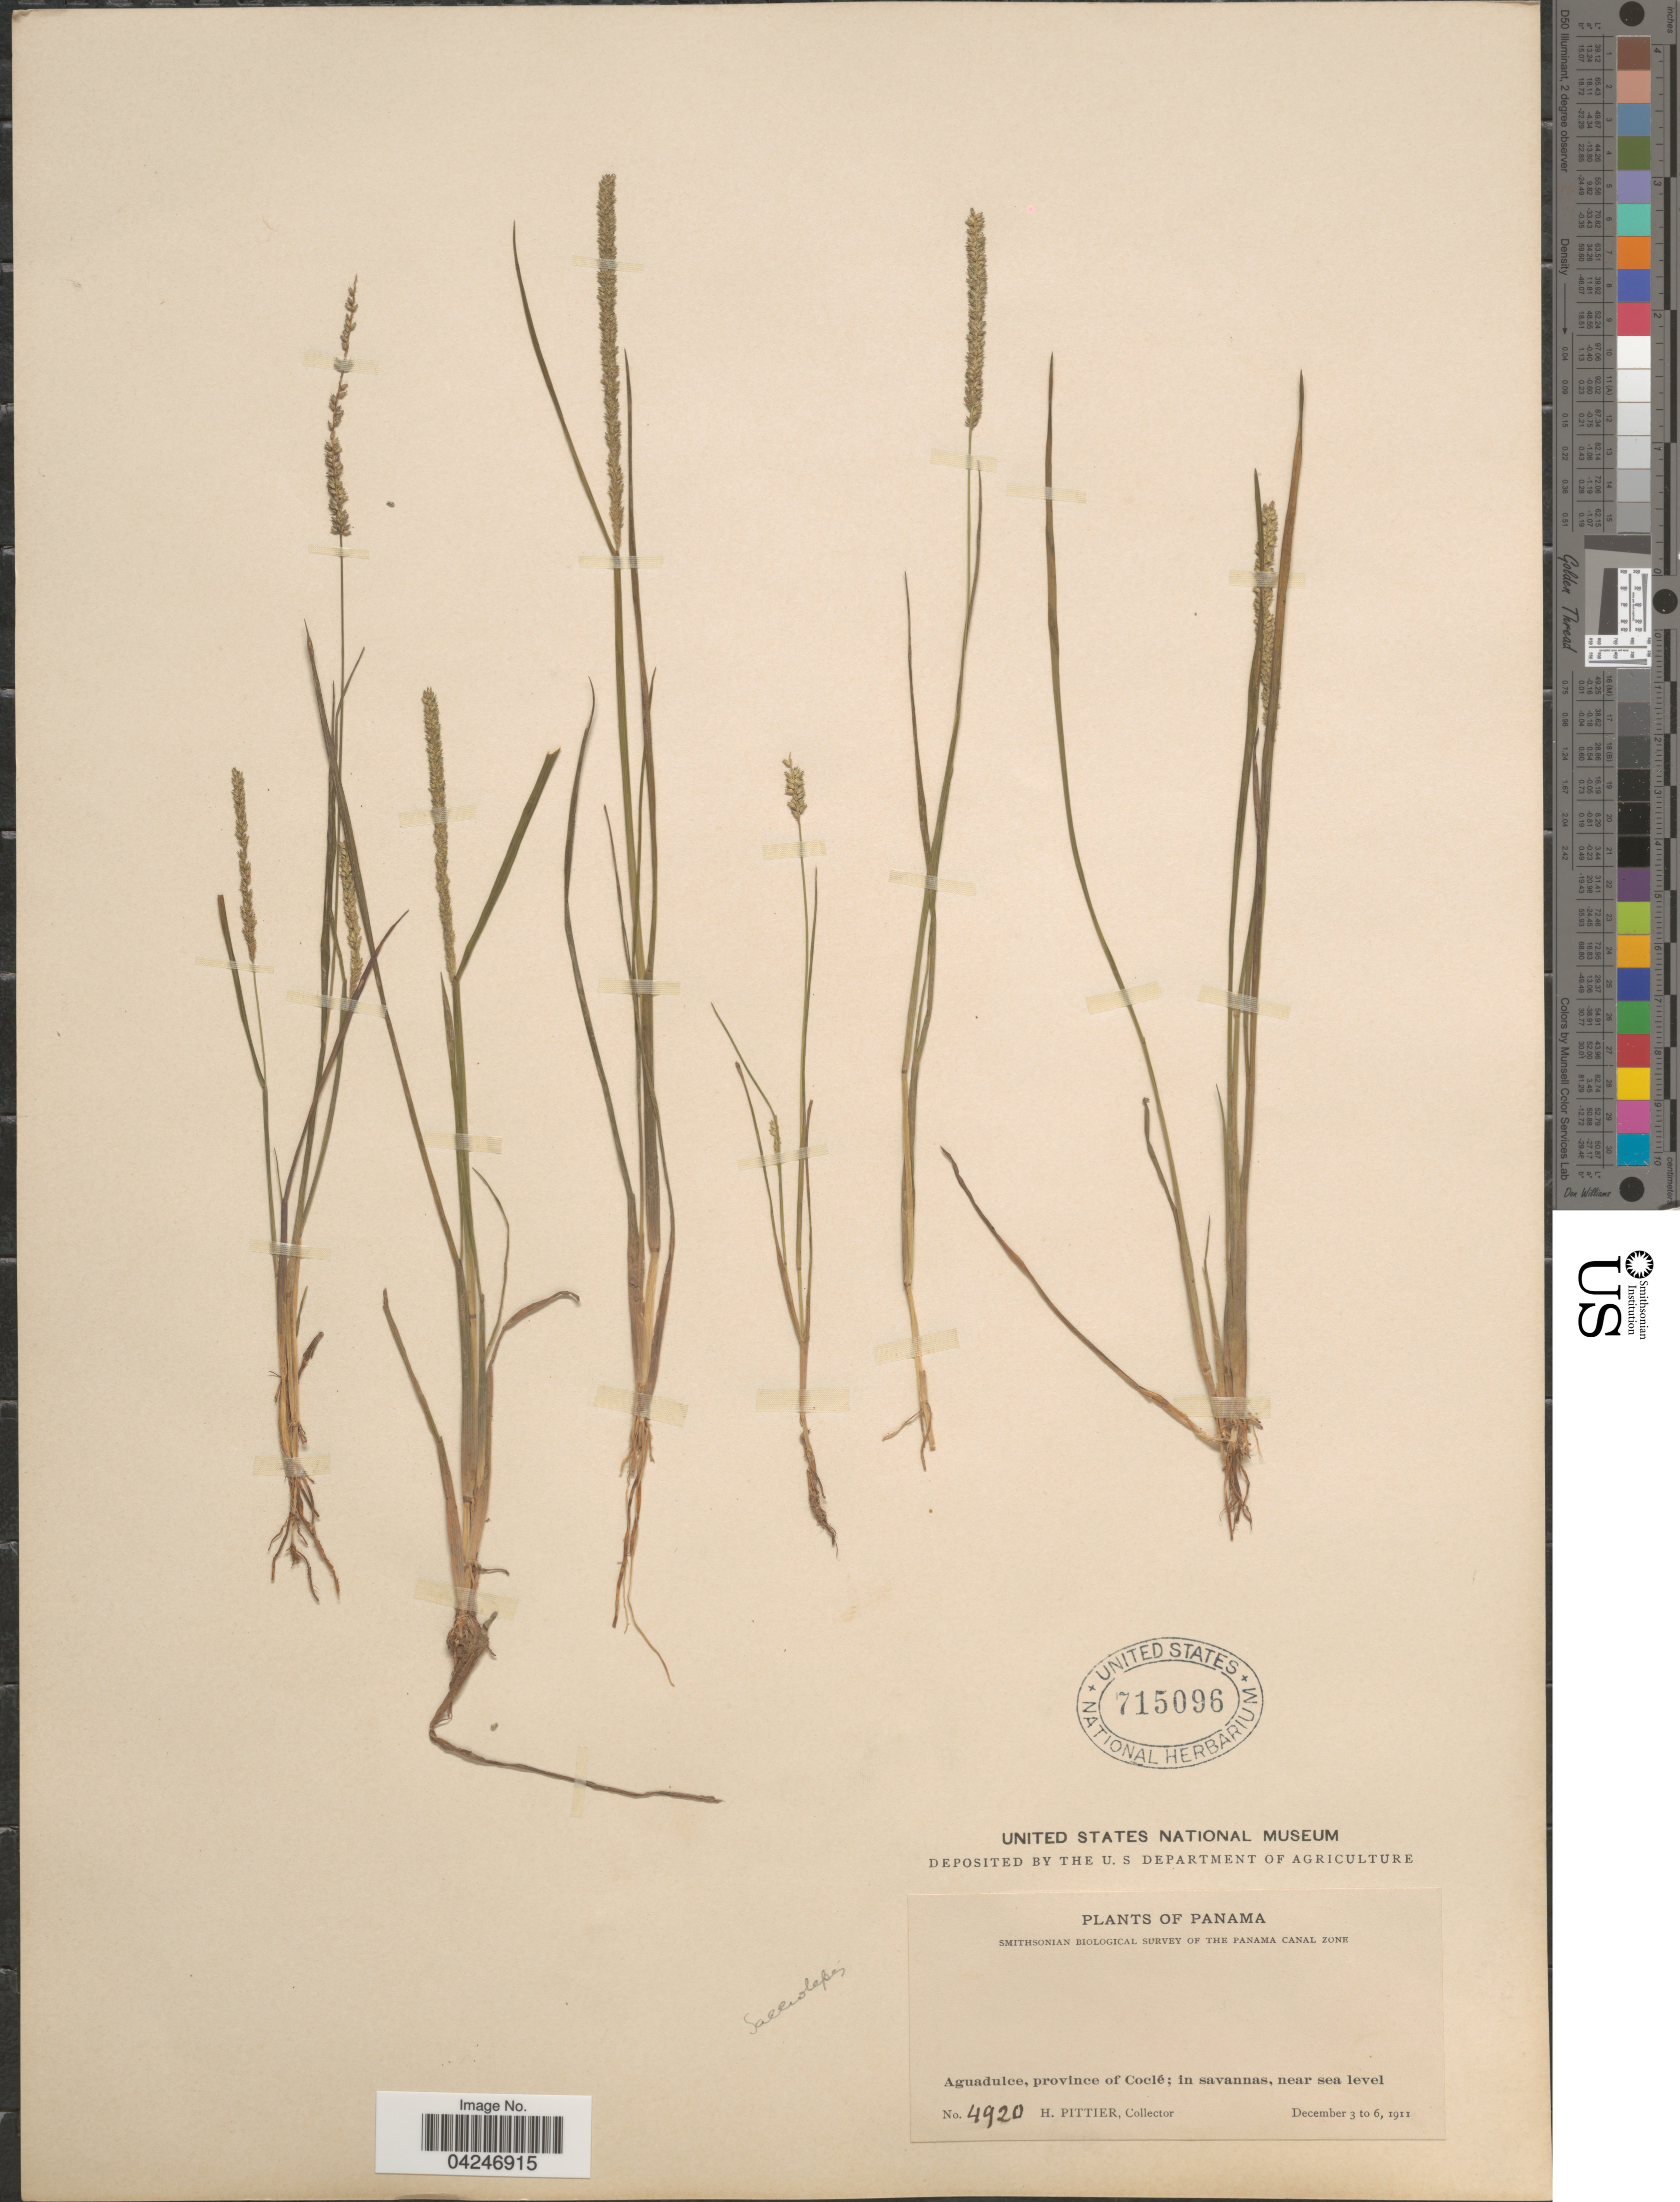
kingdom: Plantae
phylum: Tracheophyta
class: Liliopsida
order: Poales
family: Poaceae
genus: Sacciolepis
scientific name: Sacciolepis myuros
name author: (Lam.) Chase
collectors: H. F. Pittier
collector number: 4920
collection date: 1911-12-03/1911-12-06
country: Panama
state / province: Cocle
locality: Smithsonian Biological Survey Of The Panama Canal Zone. Aguadulce; in savannas.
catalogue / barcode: US 715096